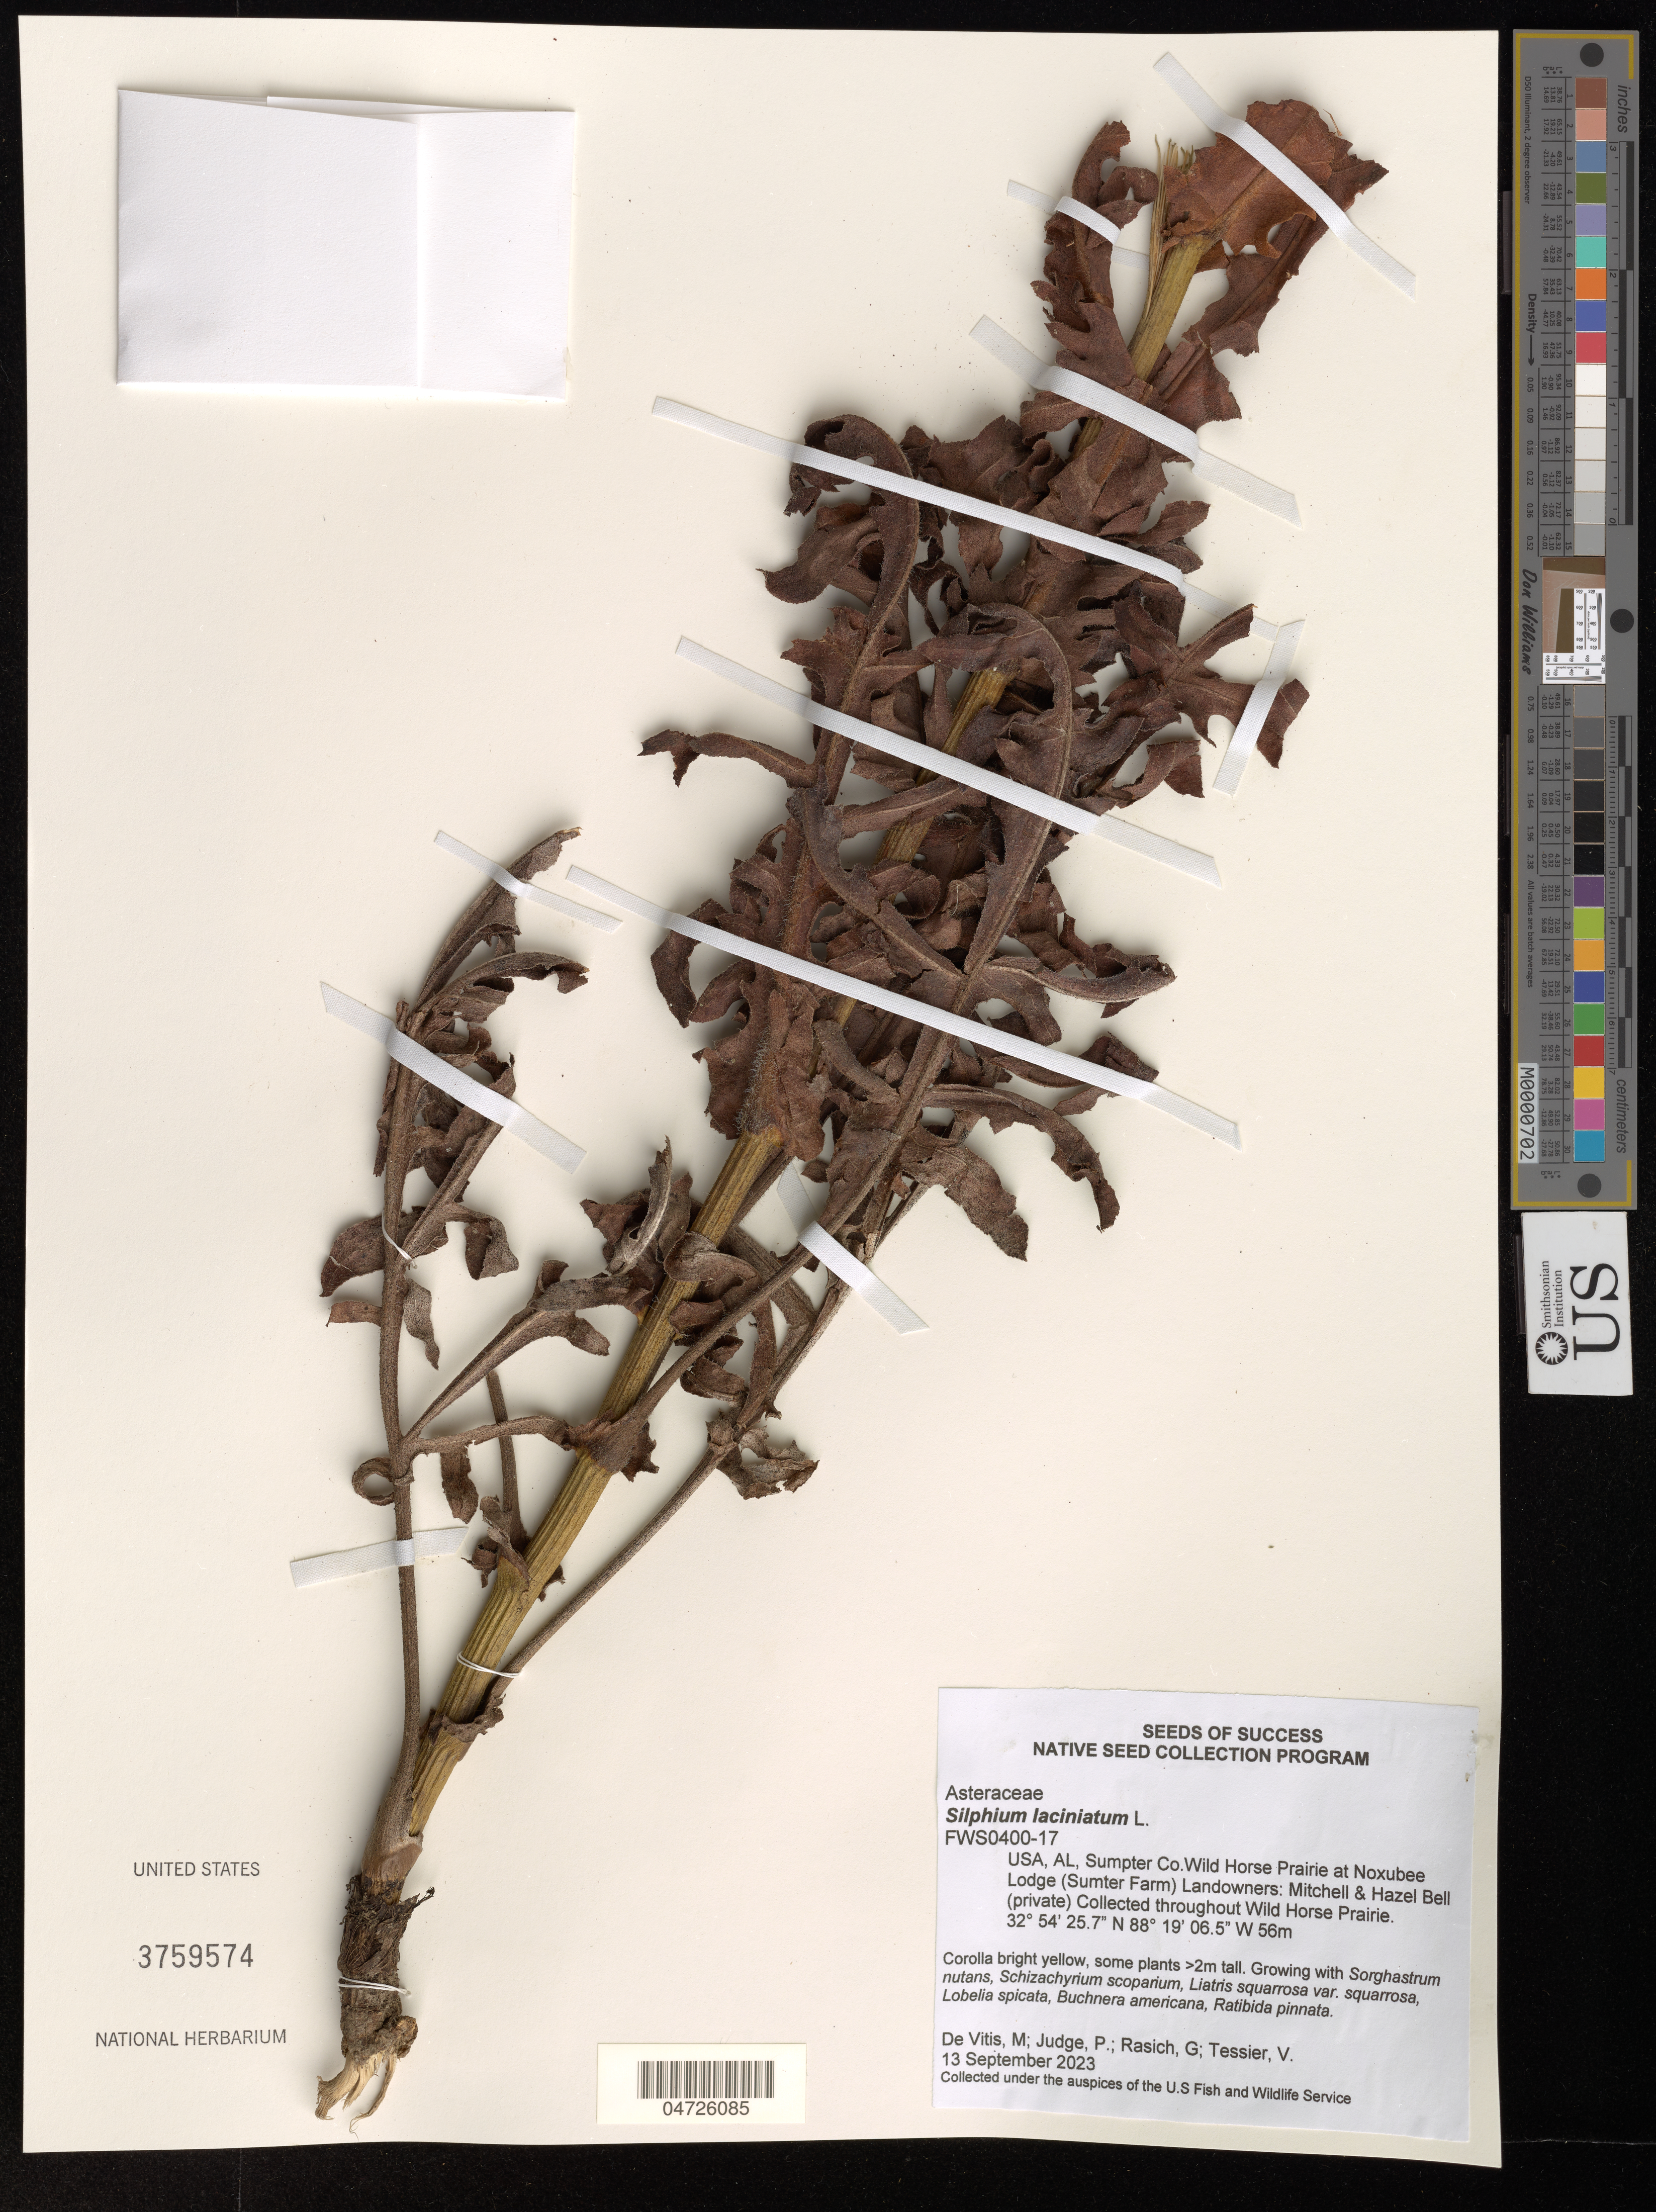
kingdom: Plantae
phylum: Tracheophyta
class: Magnoliopsida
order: Asterales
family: Asteraceae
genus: Silphium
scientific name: Silphium laciniatum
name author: L.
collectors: M. De Vitis, P. Judge, G. Rasich & V. Tessier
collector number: FWS0400-17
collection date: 2023-09-13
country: United States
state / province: Alabama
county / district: Sumter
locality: Sumpter Co. Wild Horse Prairie at Noxubee Lodge (Sumter Farm) Landowners: Mitchell & Hazel Bell (private) Collected throughout Wild Horse Prairie.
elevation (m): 56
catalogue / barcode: US 3759574